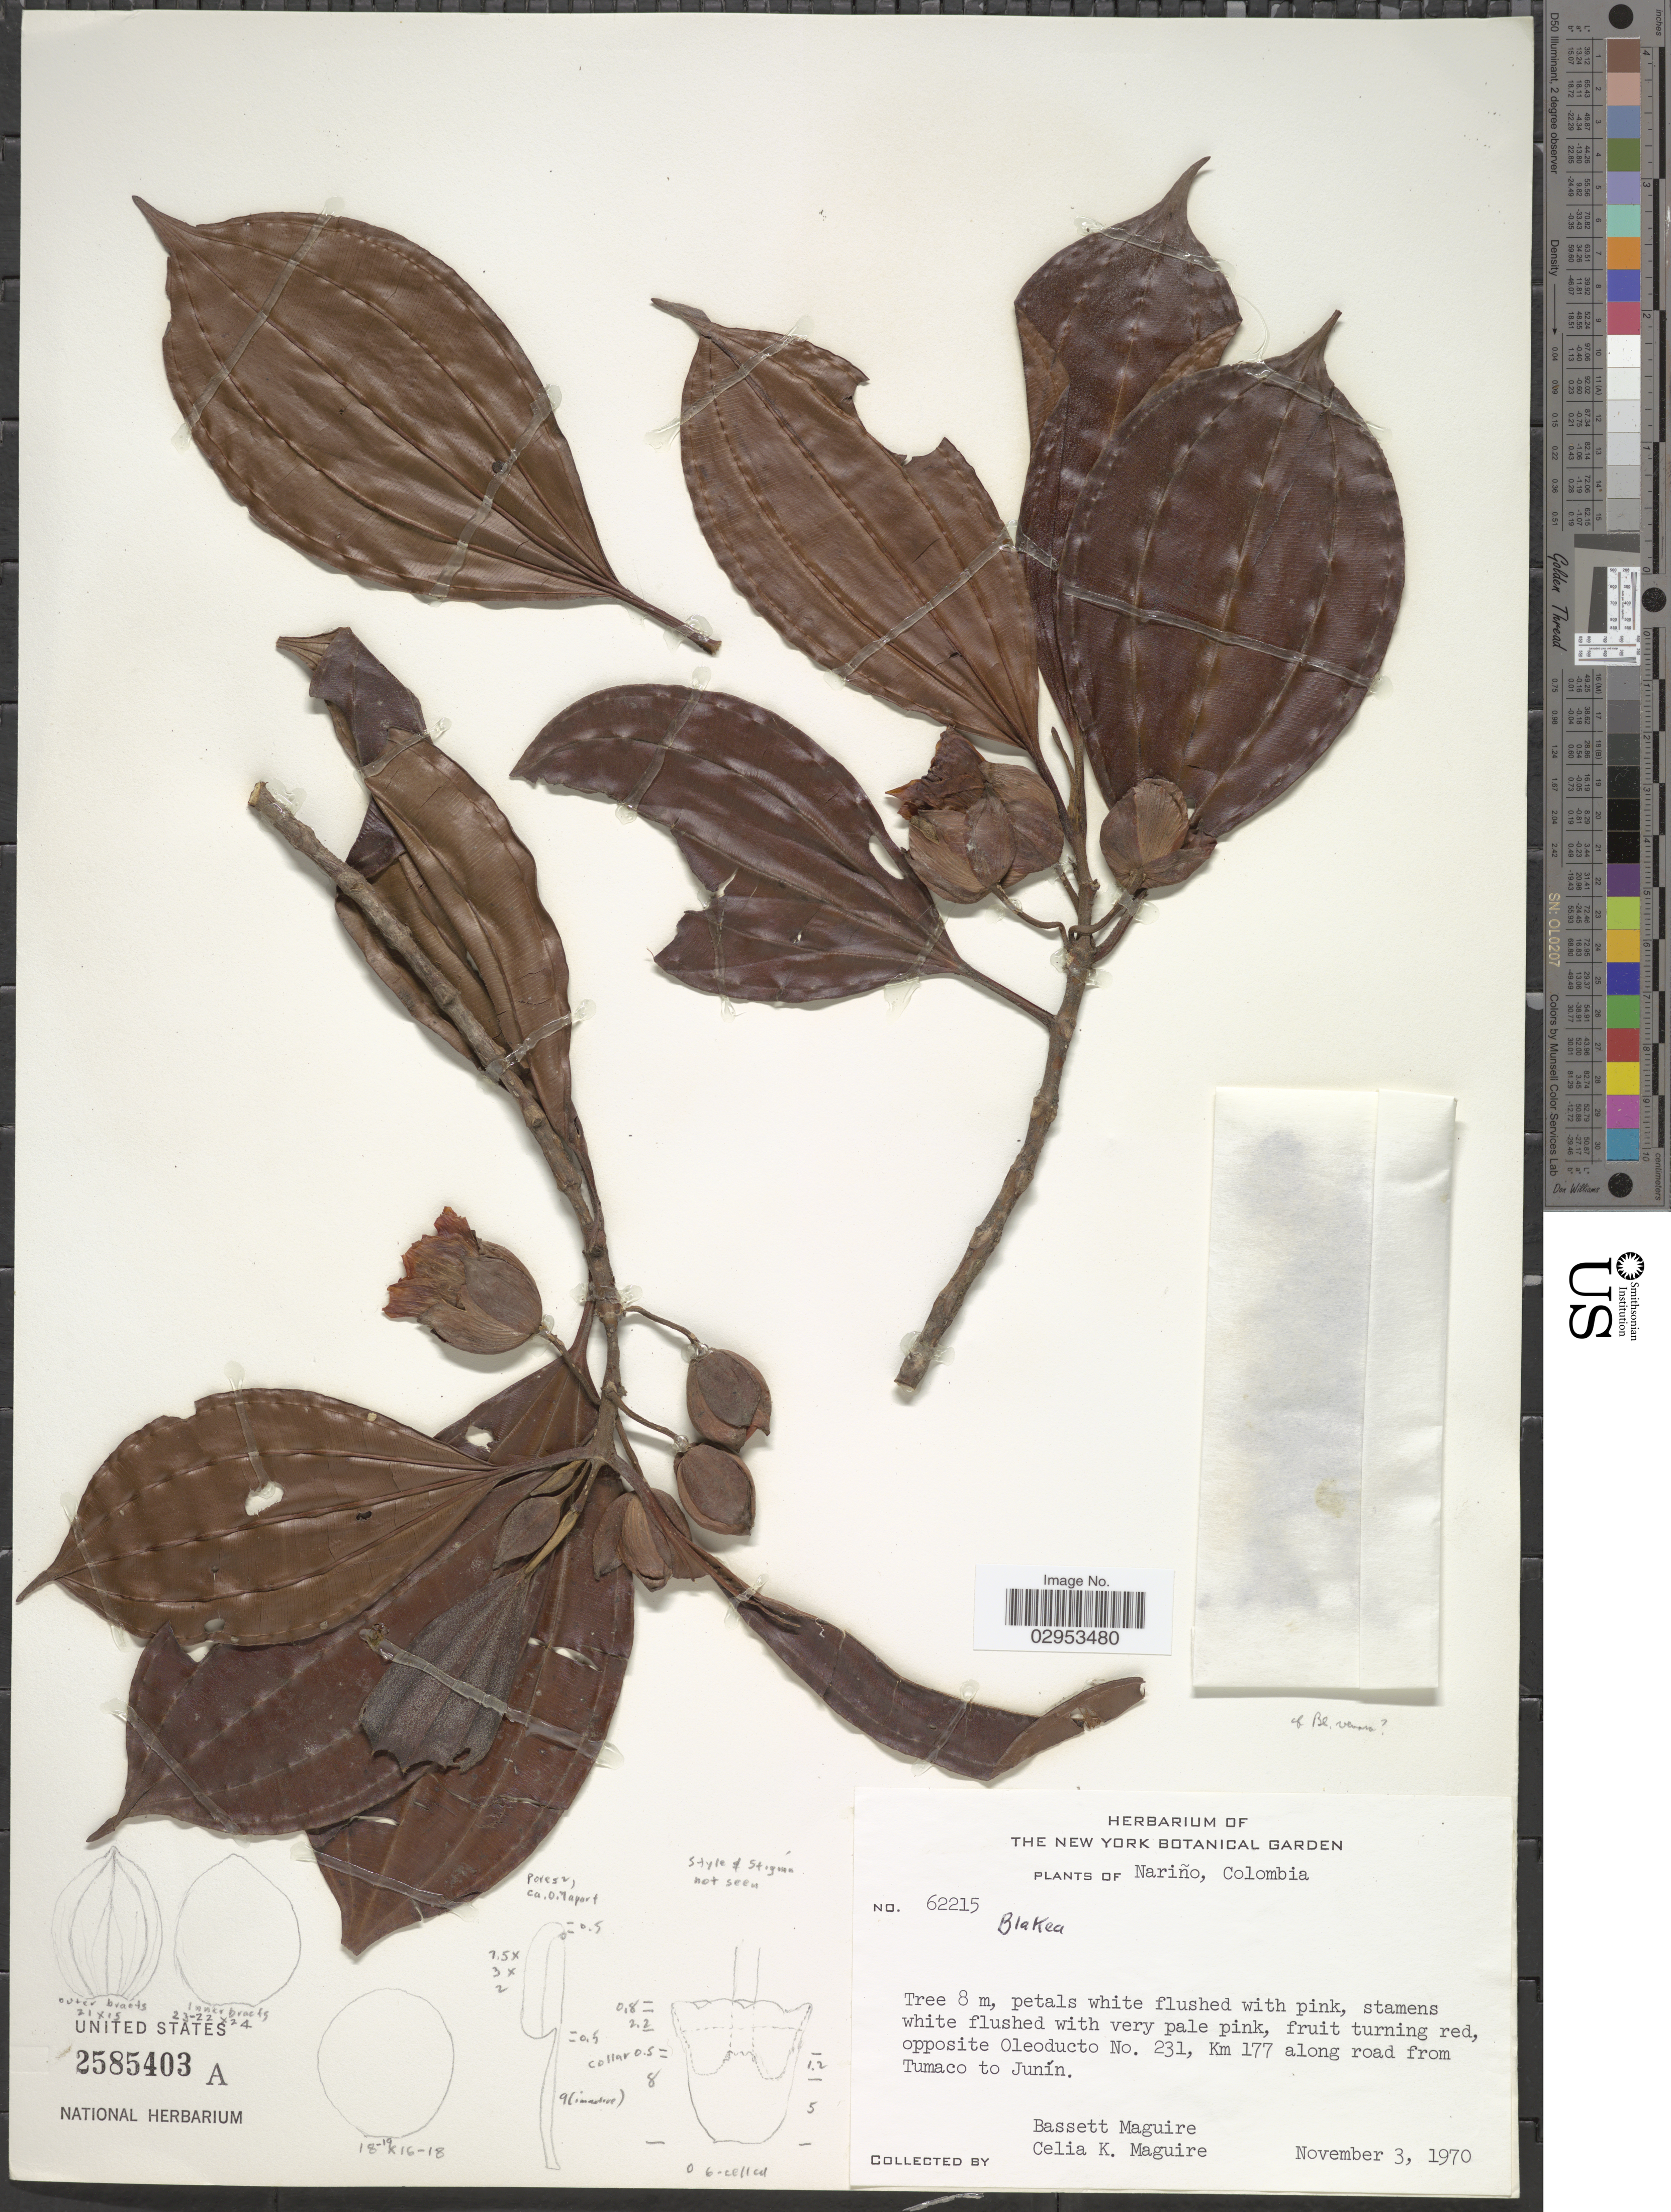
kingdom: Plantae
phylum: Tracheophyta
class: Magnoliopsida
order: Myrtales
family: Melastomataceae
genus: Blakea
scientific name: Blakea subconnata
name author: O. Berg ex Triana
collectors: B. Maguire & C. K. Maguire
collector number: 62215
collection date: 1970-11-03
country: Colombia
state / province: Nariño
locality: Opposite Oleoducto No. 231, Km 177 along road from Tumaco to Junín.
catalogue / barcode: US 2585403A